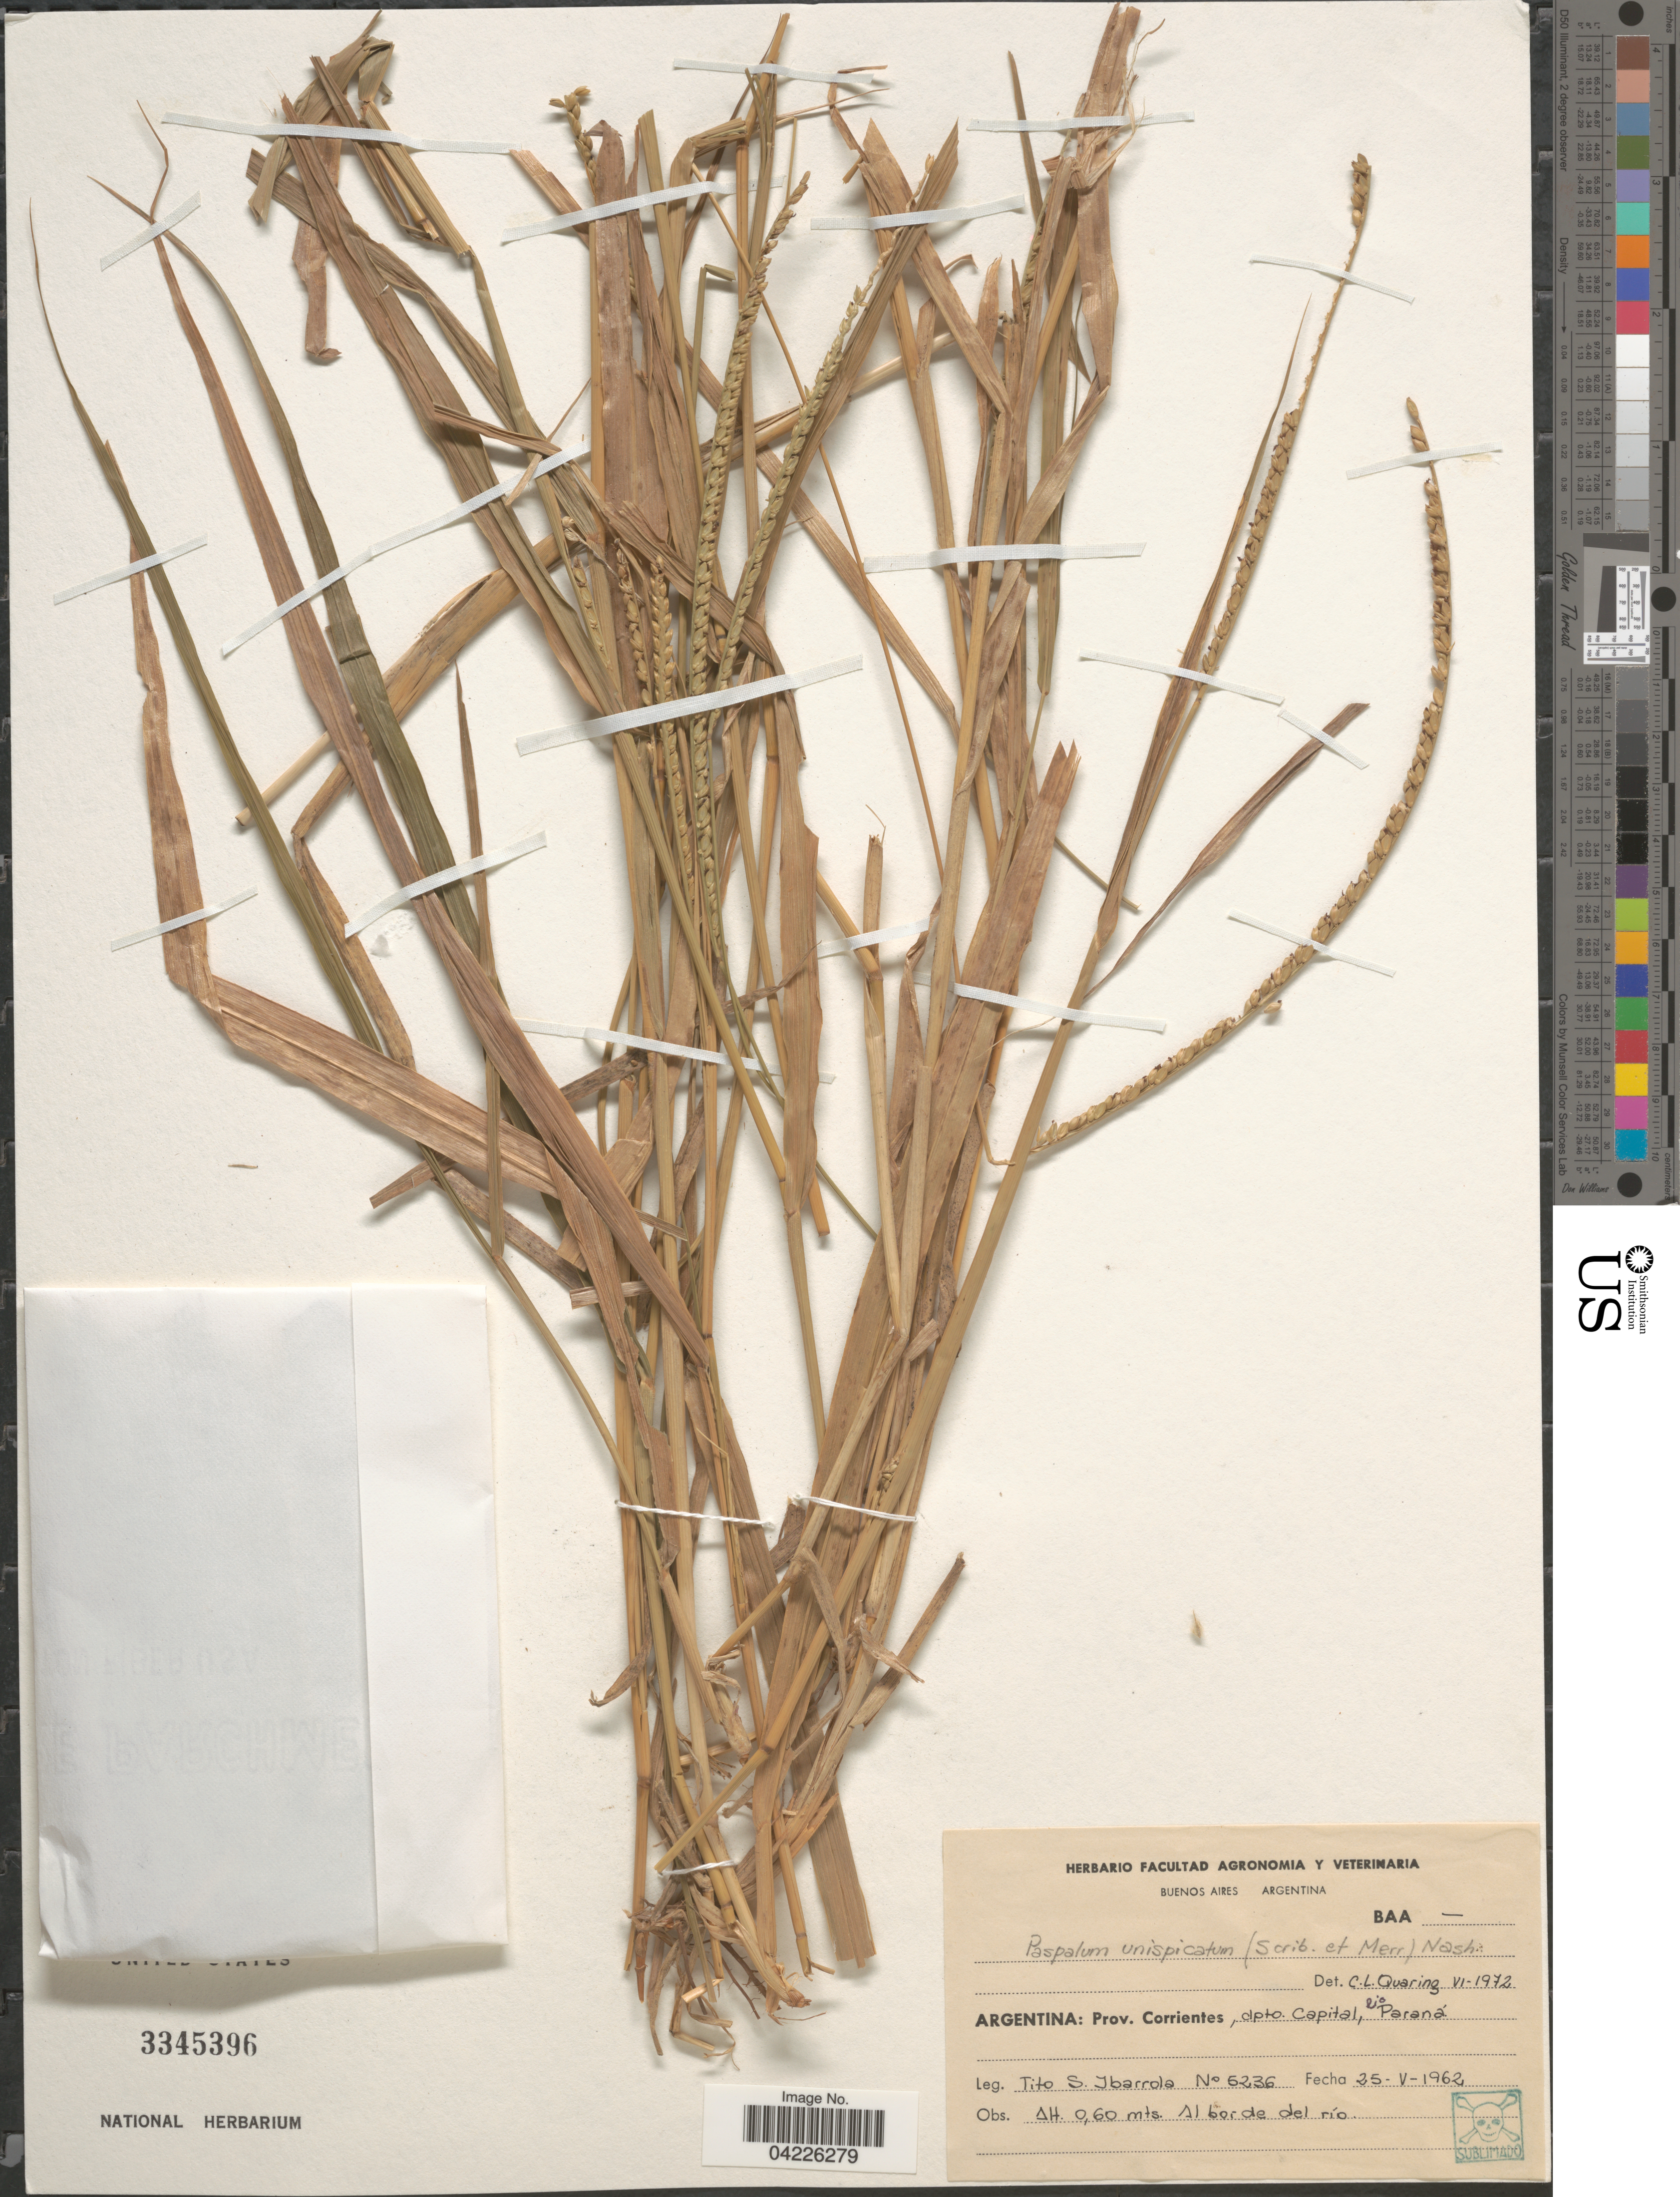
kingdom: Plantae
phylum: Tracheophyta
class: Liliopsida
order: Poales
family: Poaceae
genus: Paspalum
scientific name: Paspalum unispicatum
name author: (Scribn. & Merr.) Nash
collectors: T. Ibarrola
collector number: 6236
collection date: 1962-05-25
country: Argentina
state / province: Corrientes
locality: Dpto. Capital, Rio Paraná.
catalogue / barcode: US 3345396